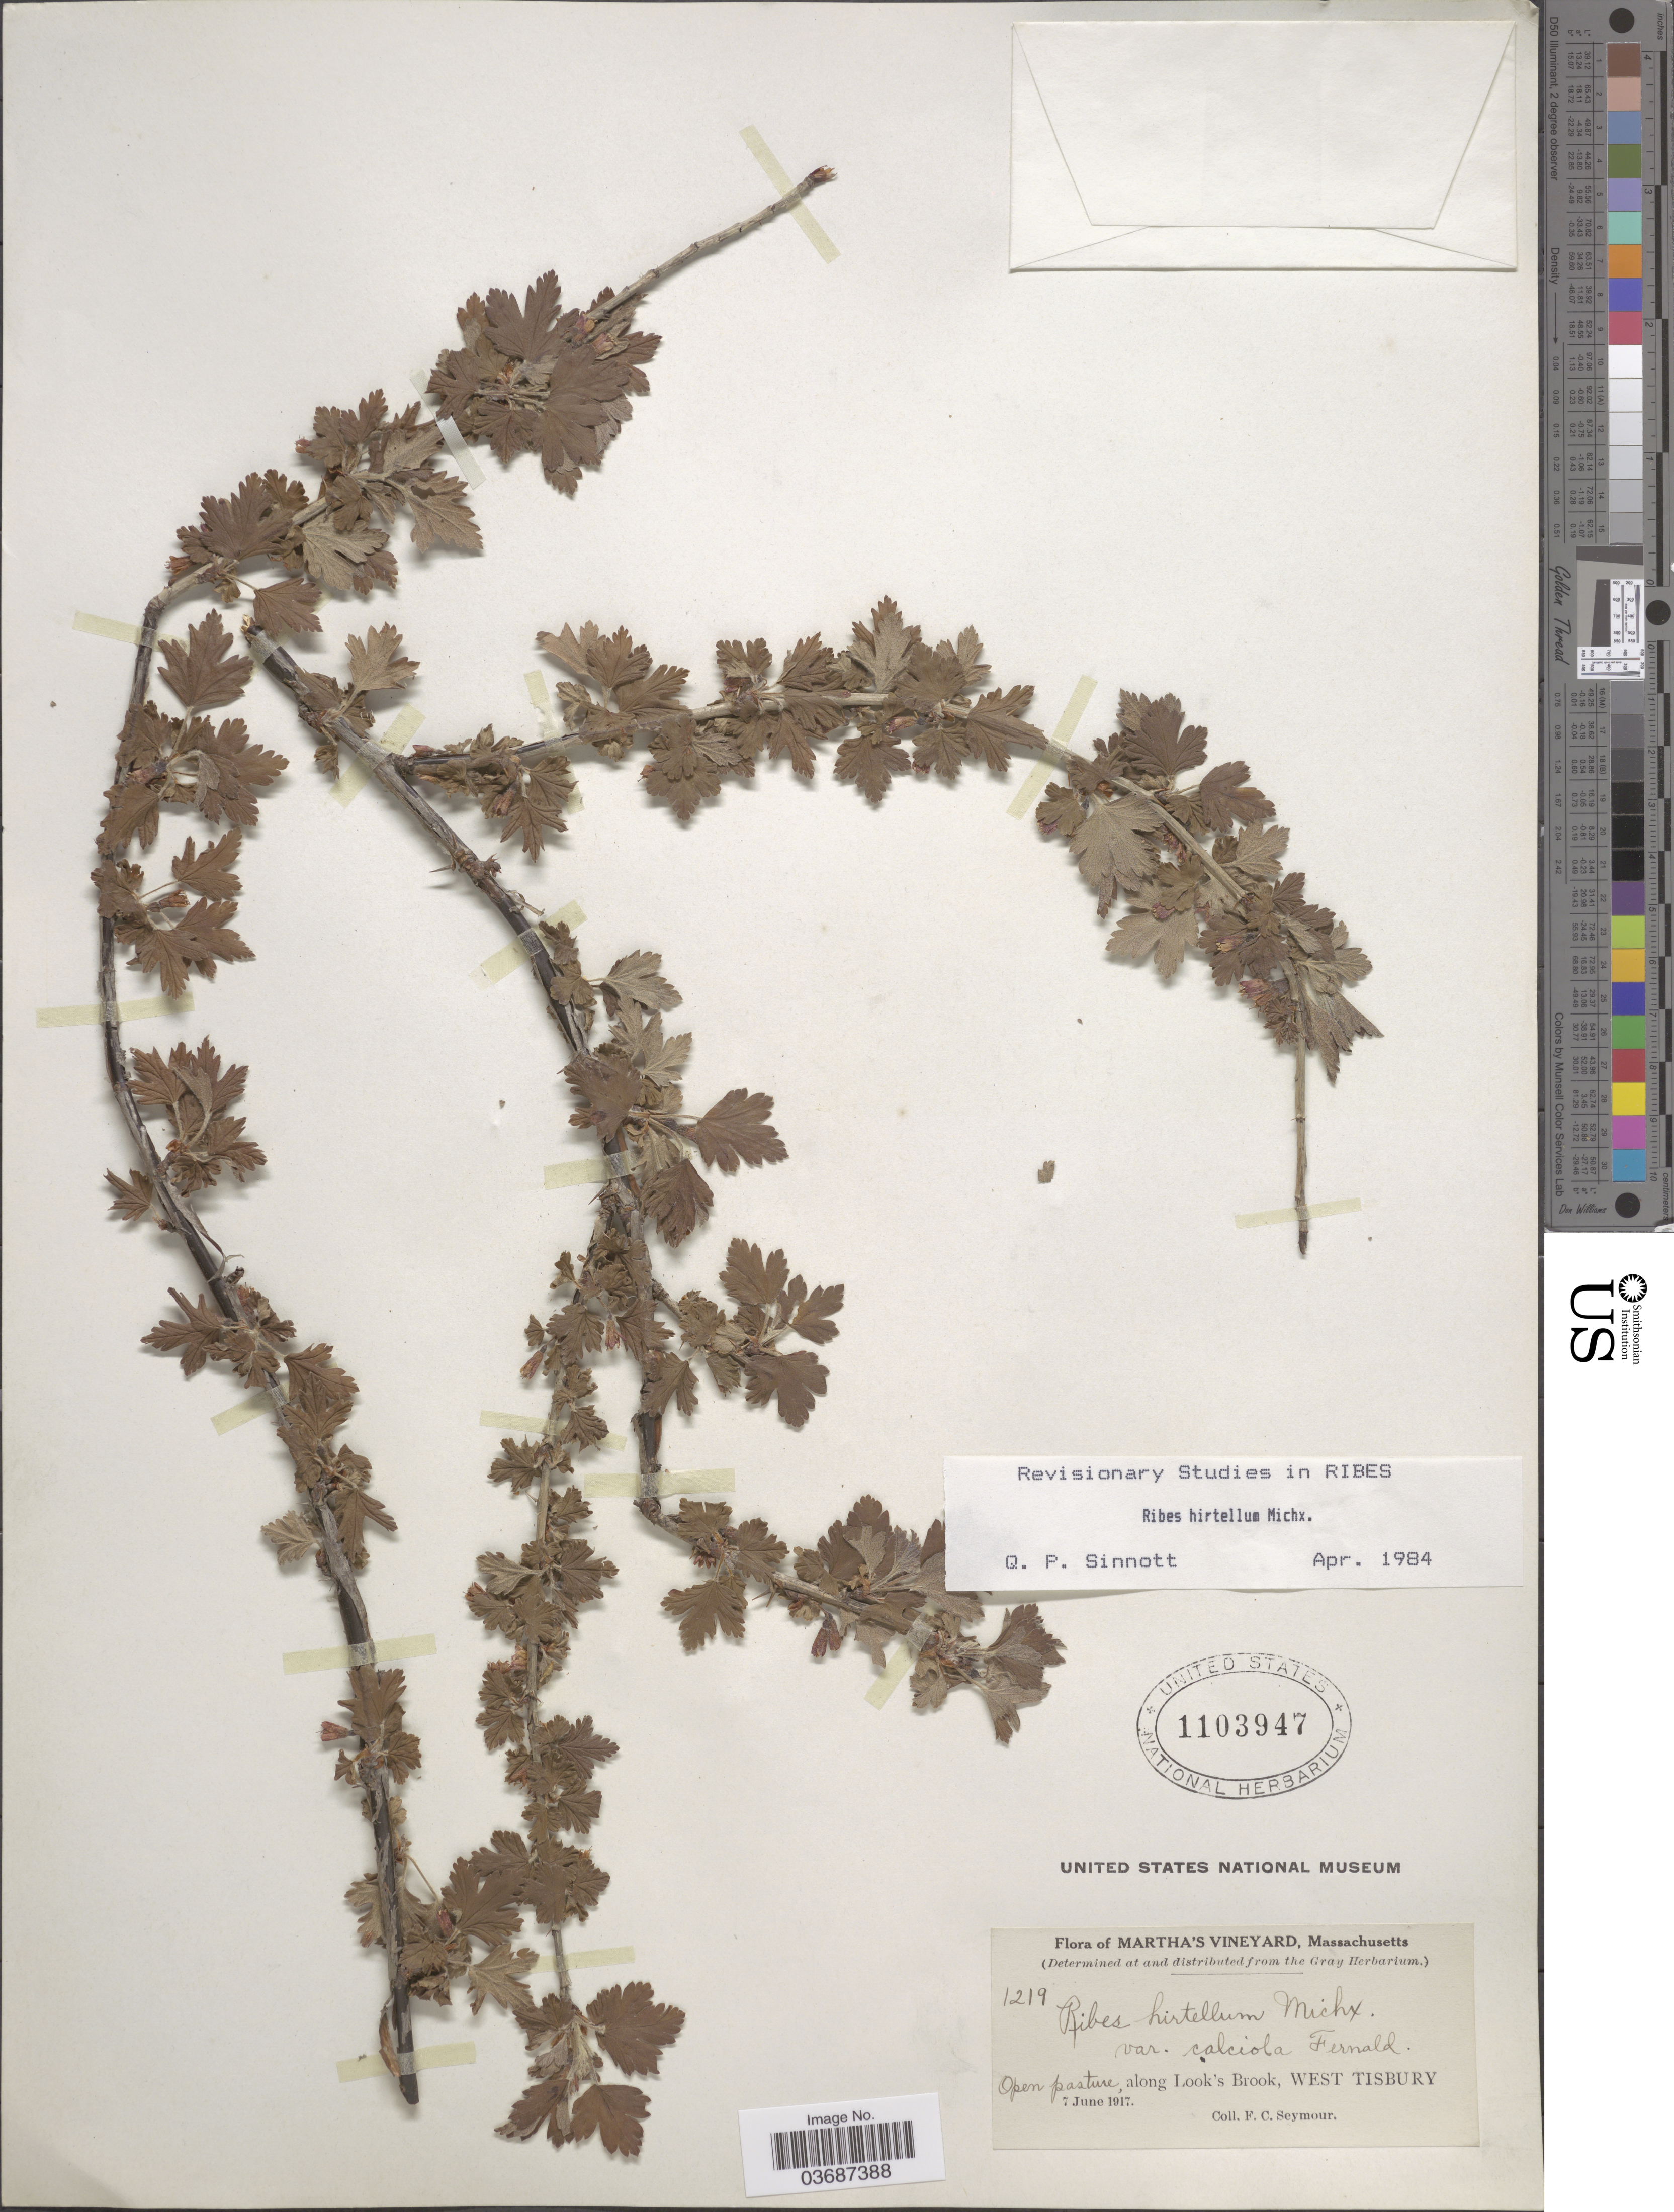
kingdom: Plantae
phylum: Tracheophyta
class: Magnoliopsida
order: Saxifragales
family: Grossulariaceae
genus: Ribes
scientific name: Ribes hirtellum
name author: Michx.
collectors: F. C. Seymour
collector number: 1219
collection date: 1917-06-07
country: United States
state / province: Massachusetts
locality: Martha's Vineyard. Open pasture, along Look's Brook, West Tisbury.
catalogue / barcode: US 1103947